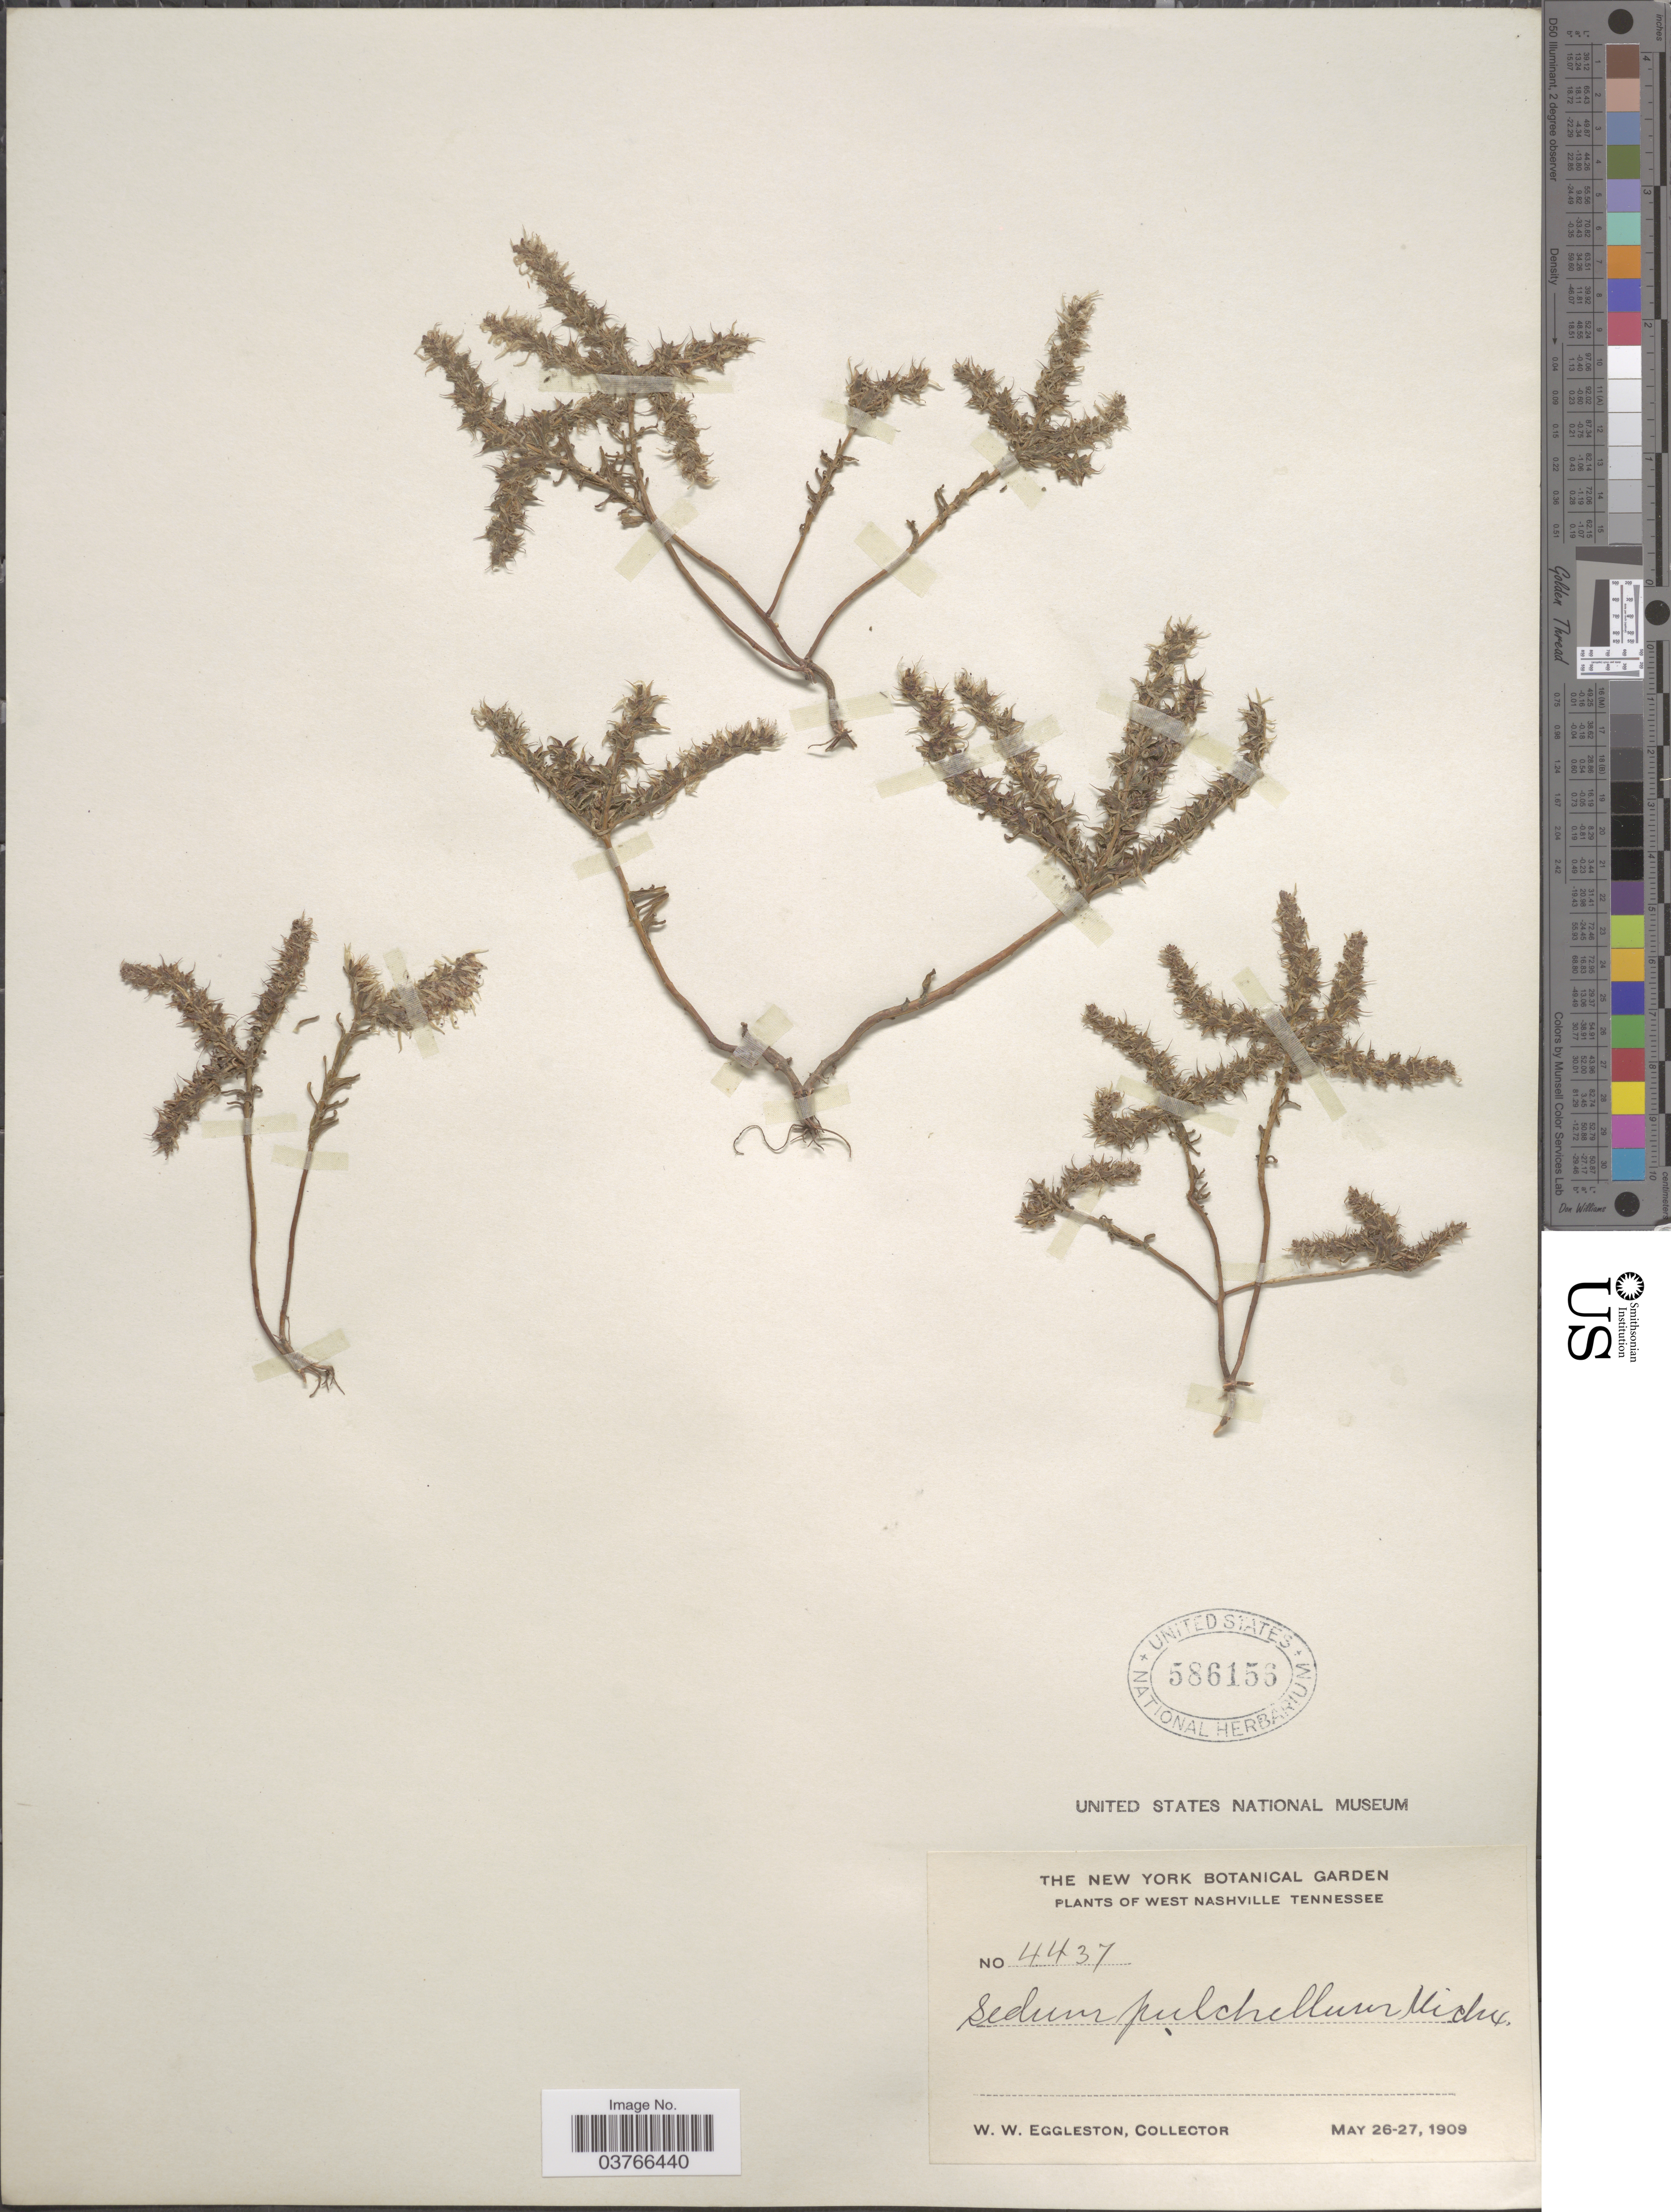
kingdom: Plantae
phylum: Tracheophyta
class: Magnoliopsida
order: Saxifragales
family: Crassulaceae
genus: Sedum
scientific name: Sedum pulchellum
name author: Michx.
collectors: W. W. Eggleston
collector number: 4437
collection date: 1909-05-26/1909-05-27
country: United States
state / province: Tennessee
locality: West Nashville.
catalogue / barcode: US 586156